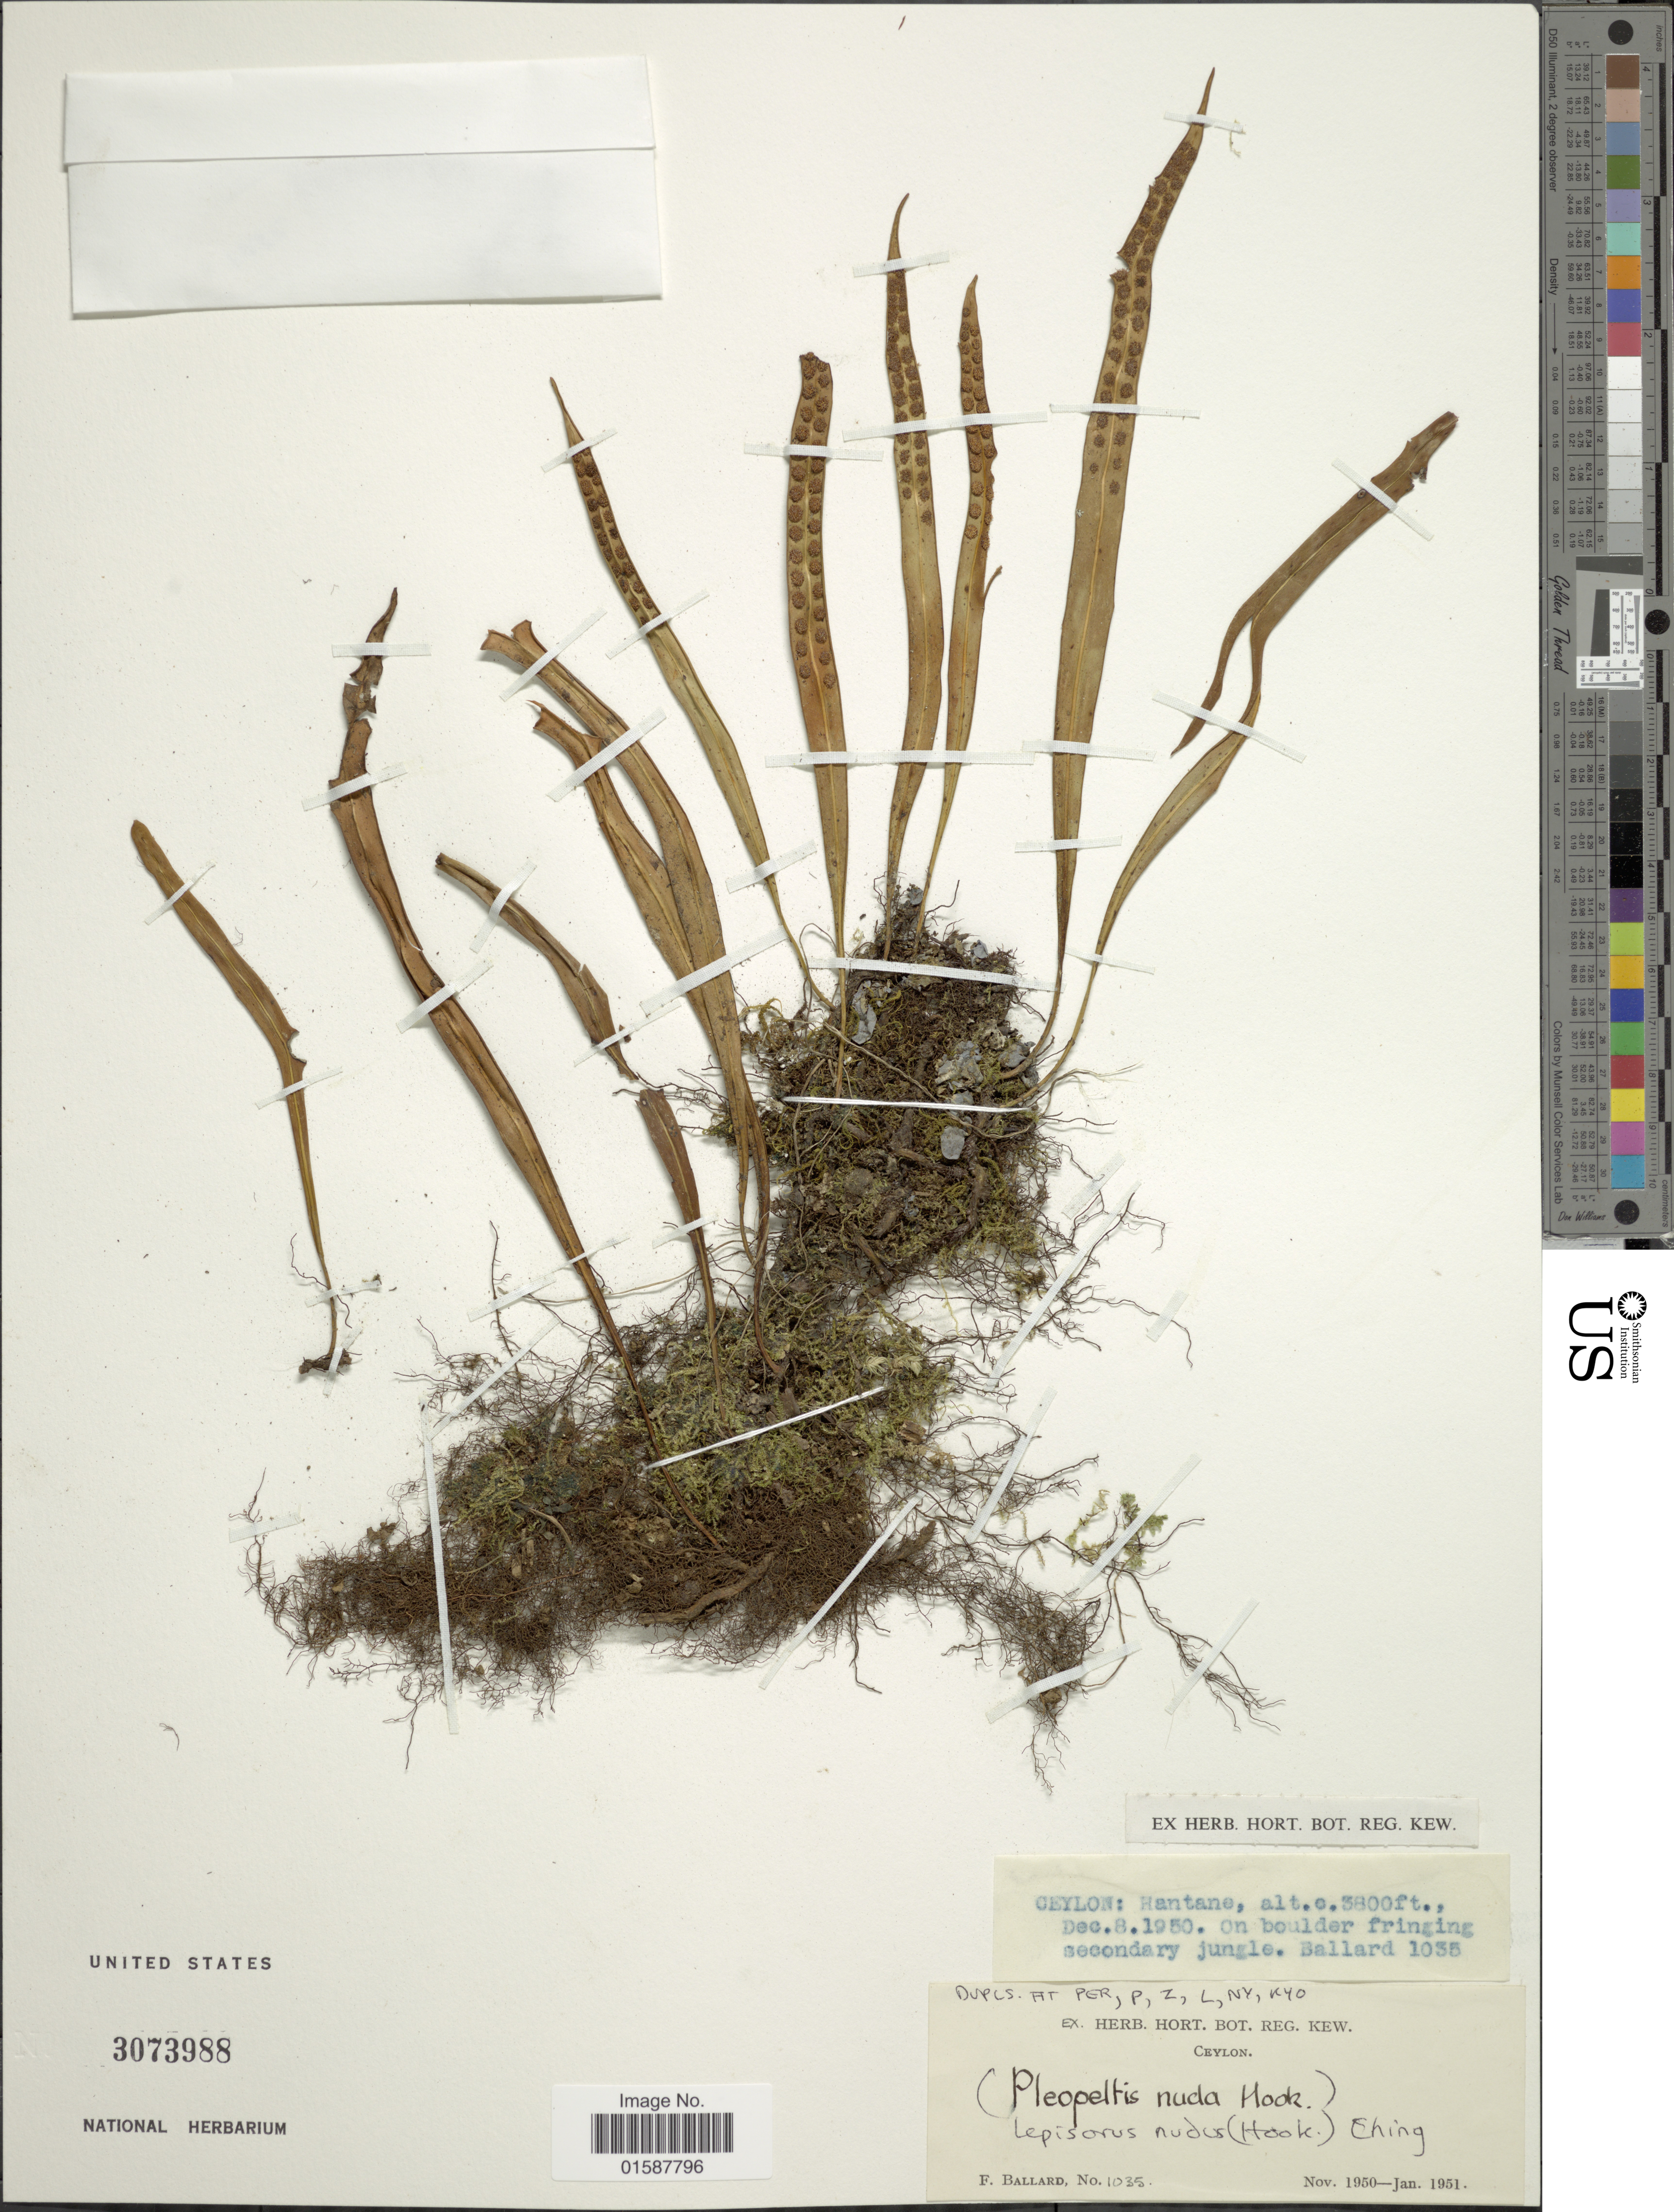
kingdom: Plantae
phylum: Tracheophyta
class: Polypodiopsida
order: Polypodiales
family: Polypodiaceae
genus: Lepisorus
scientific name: Lepisorus nuduisculum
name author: (Kunze)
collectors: F. Ballard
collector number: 1035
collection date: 1950-12-08/1951-01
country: Sri Lanka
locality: Ceylon: Hantane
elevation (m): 1158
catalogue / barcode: US 3073988